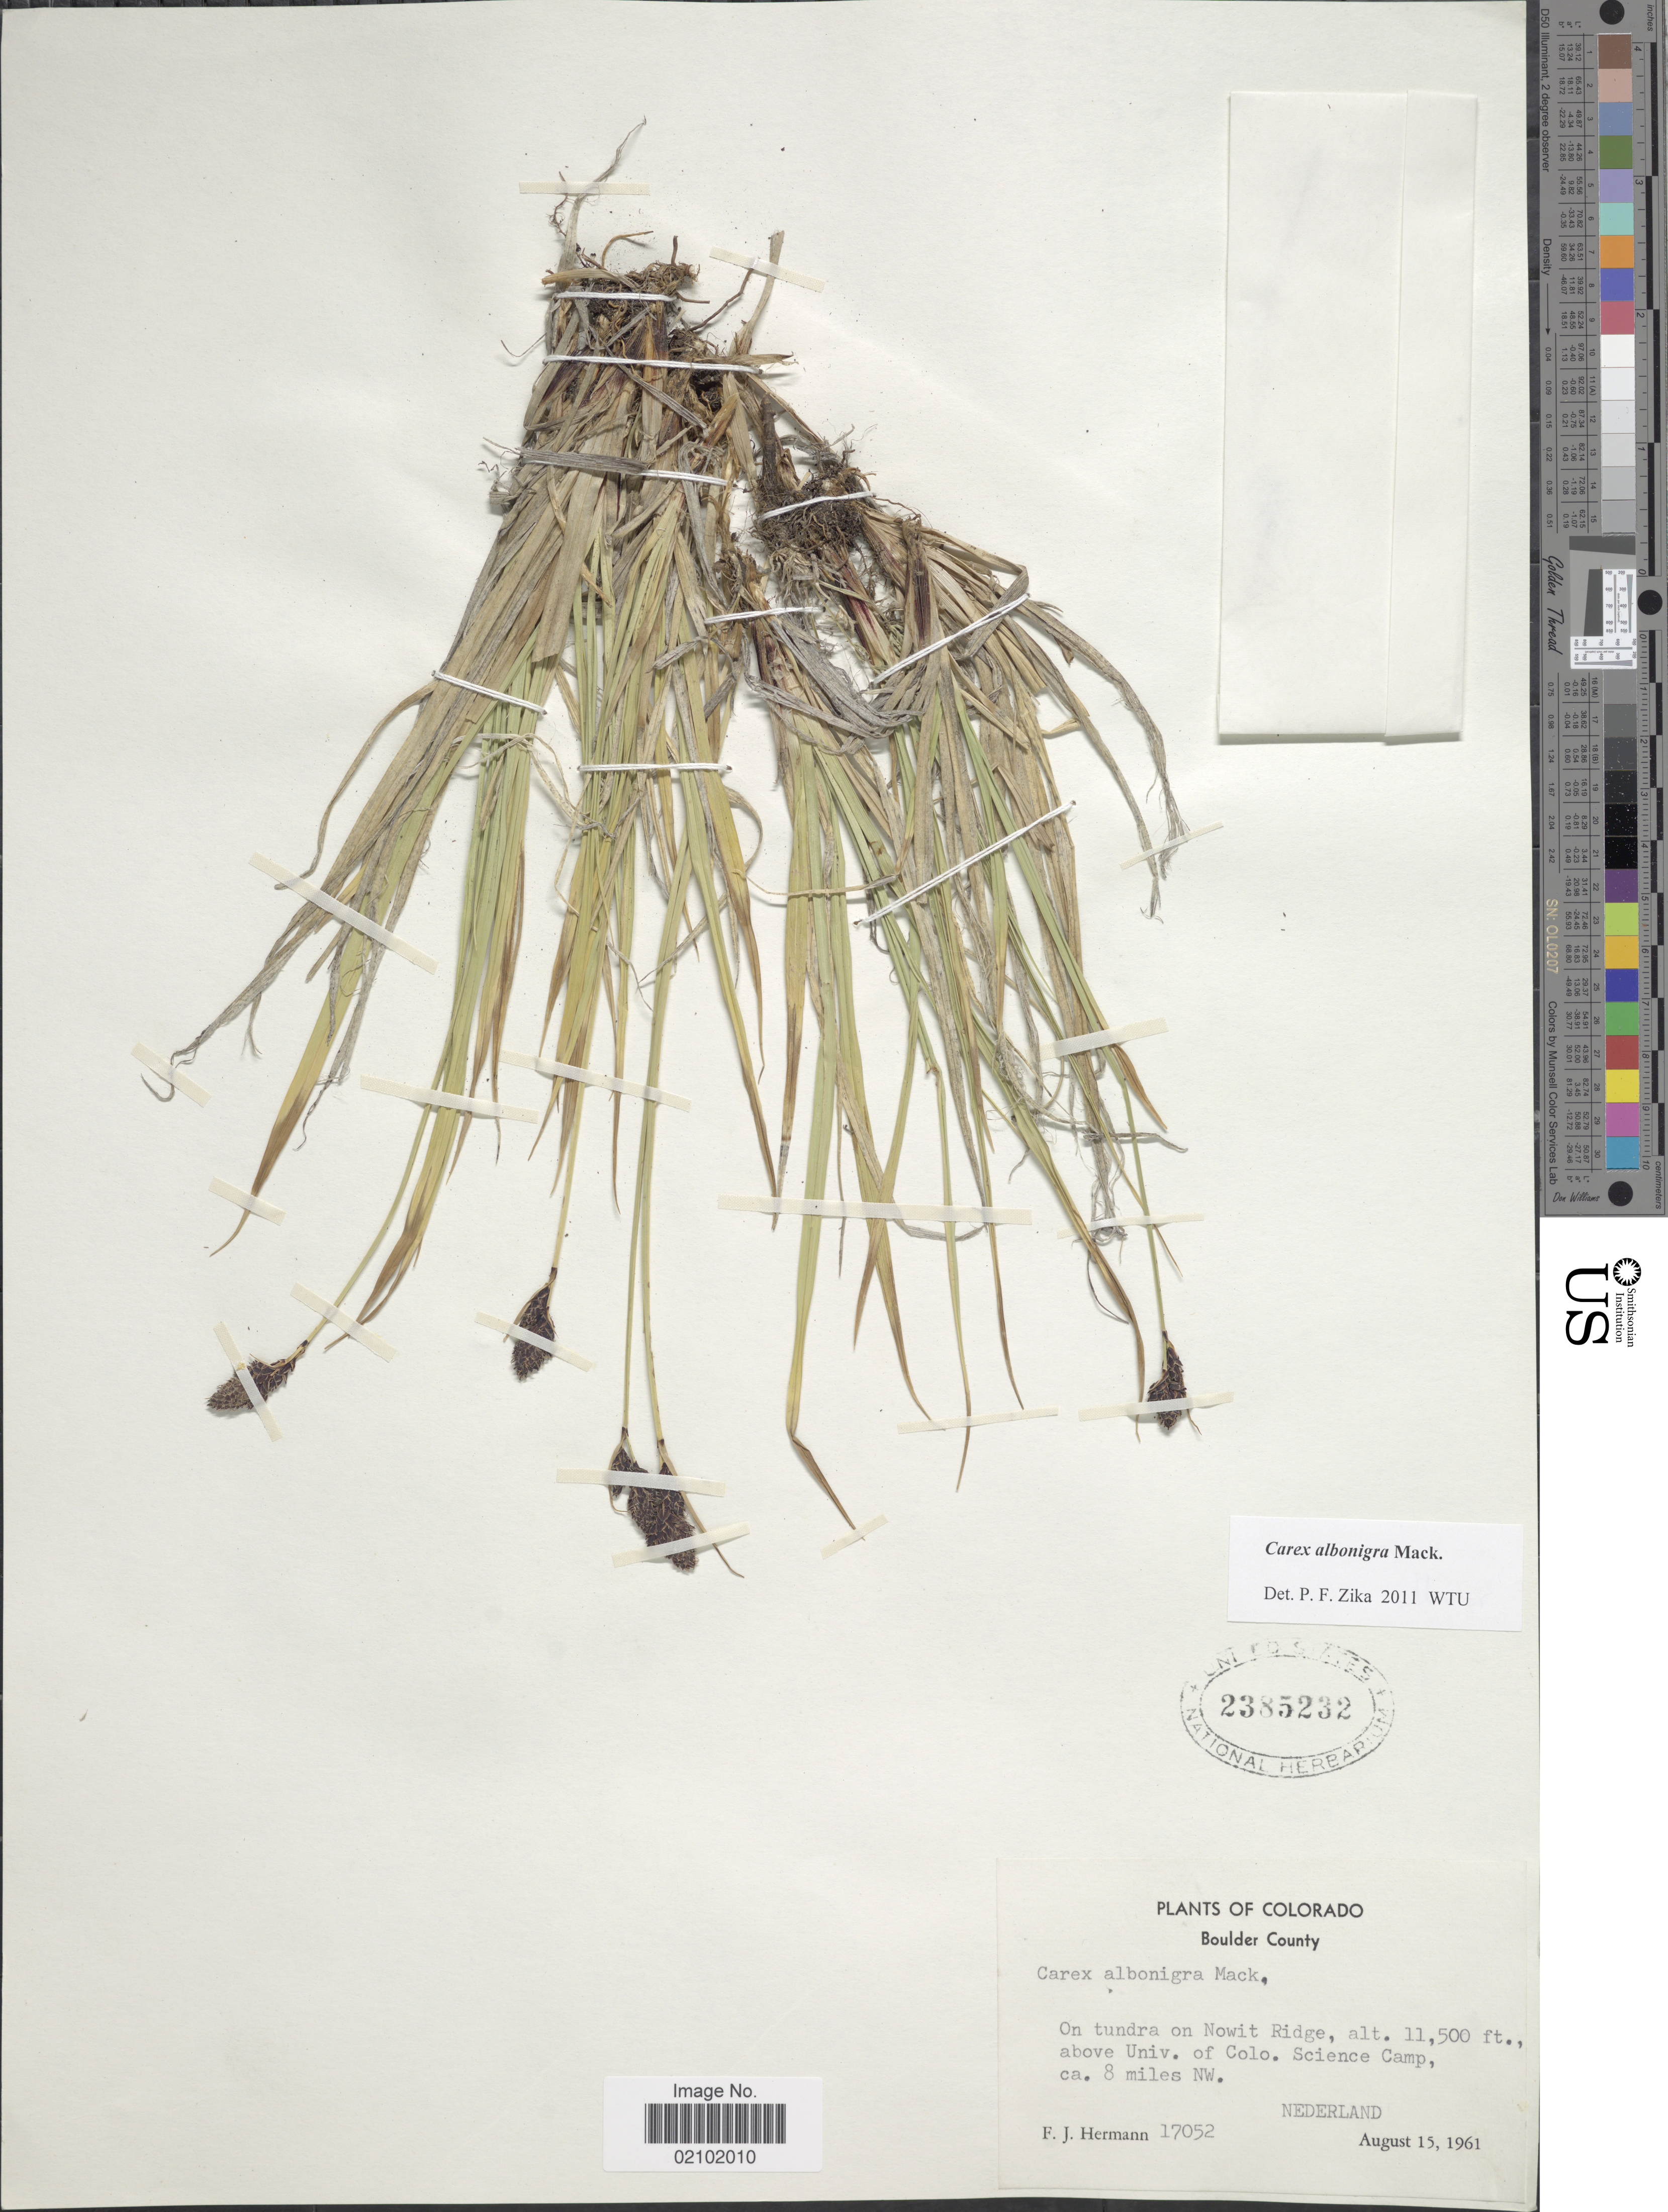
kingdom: Plantae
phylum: Tracheophyta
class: Liliopsida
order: Poales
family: Cyperaceae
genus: Carex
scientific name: Carex albonigra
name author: Mack.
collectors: F. J. Hermann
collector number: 17052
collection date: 1961-08-15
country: United States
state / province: Colorado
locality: Boulder County. above Univ. of Colo. Science Camp. ca/ 8 miles NW. Nederland. Nowit Ridge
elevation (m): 3505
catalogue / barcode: US 2385232